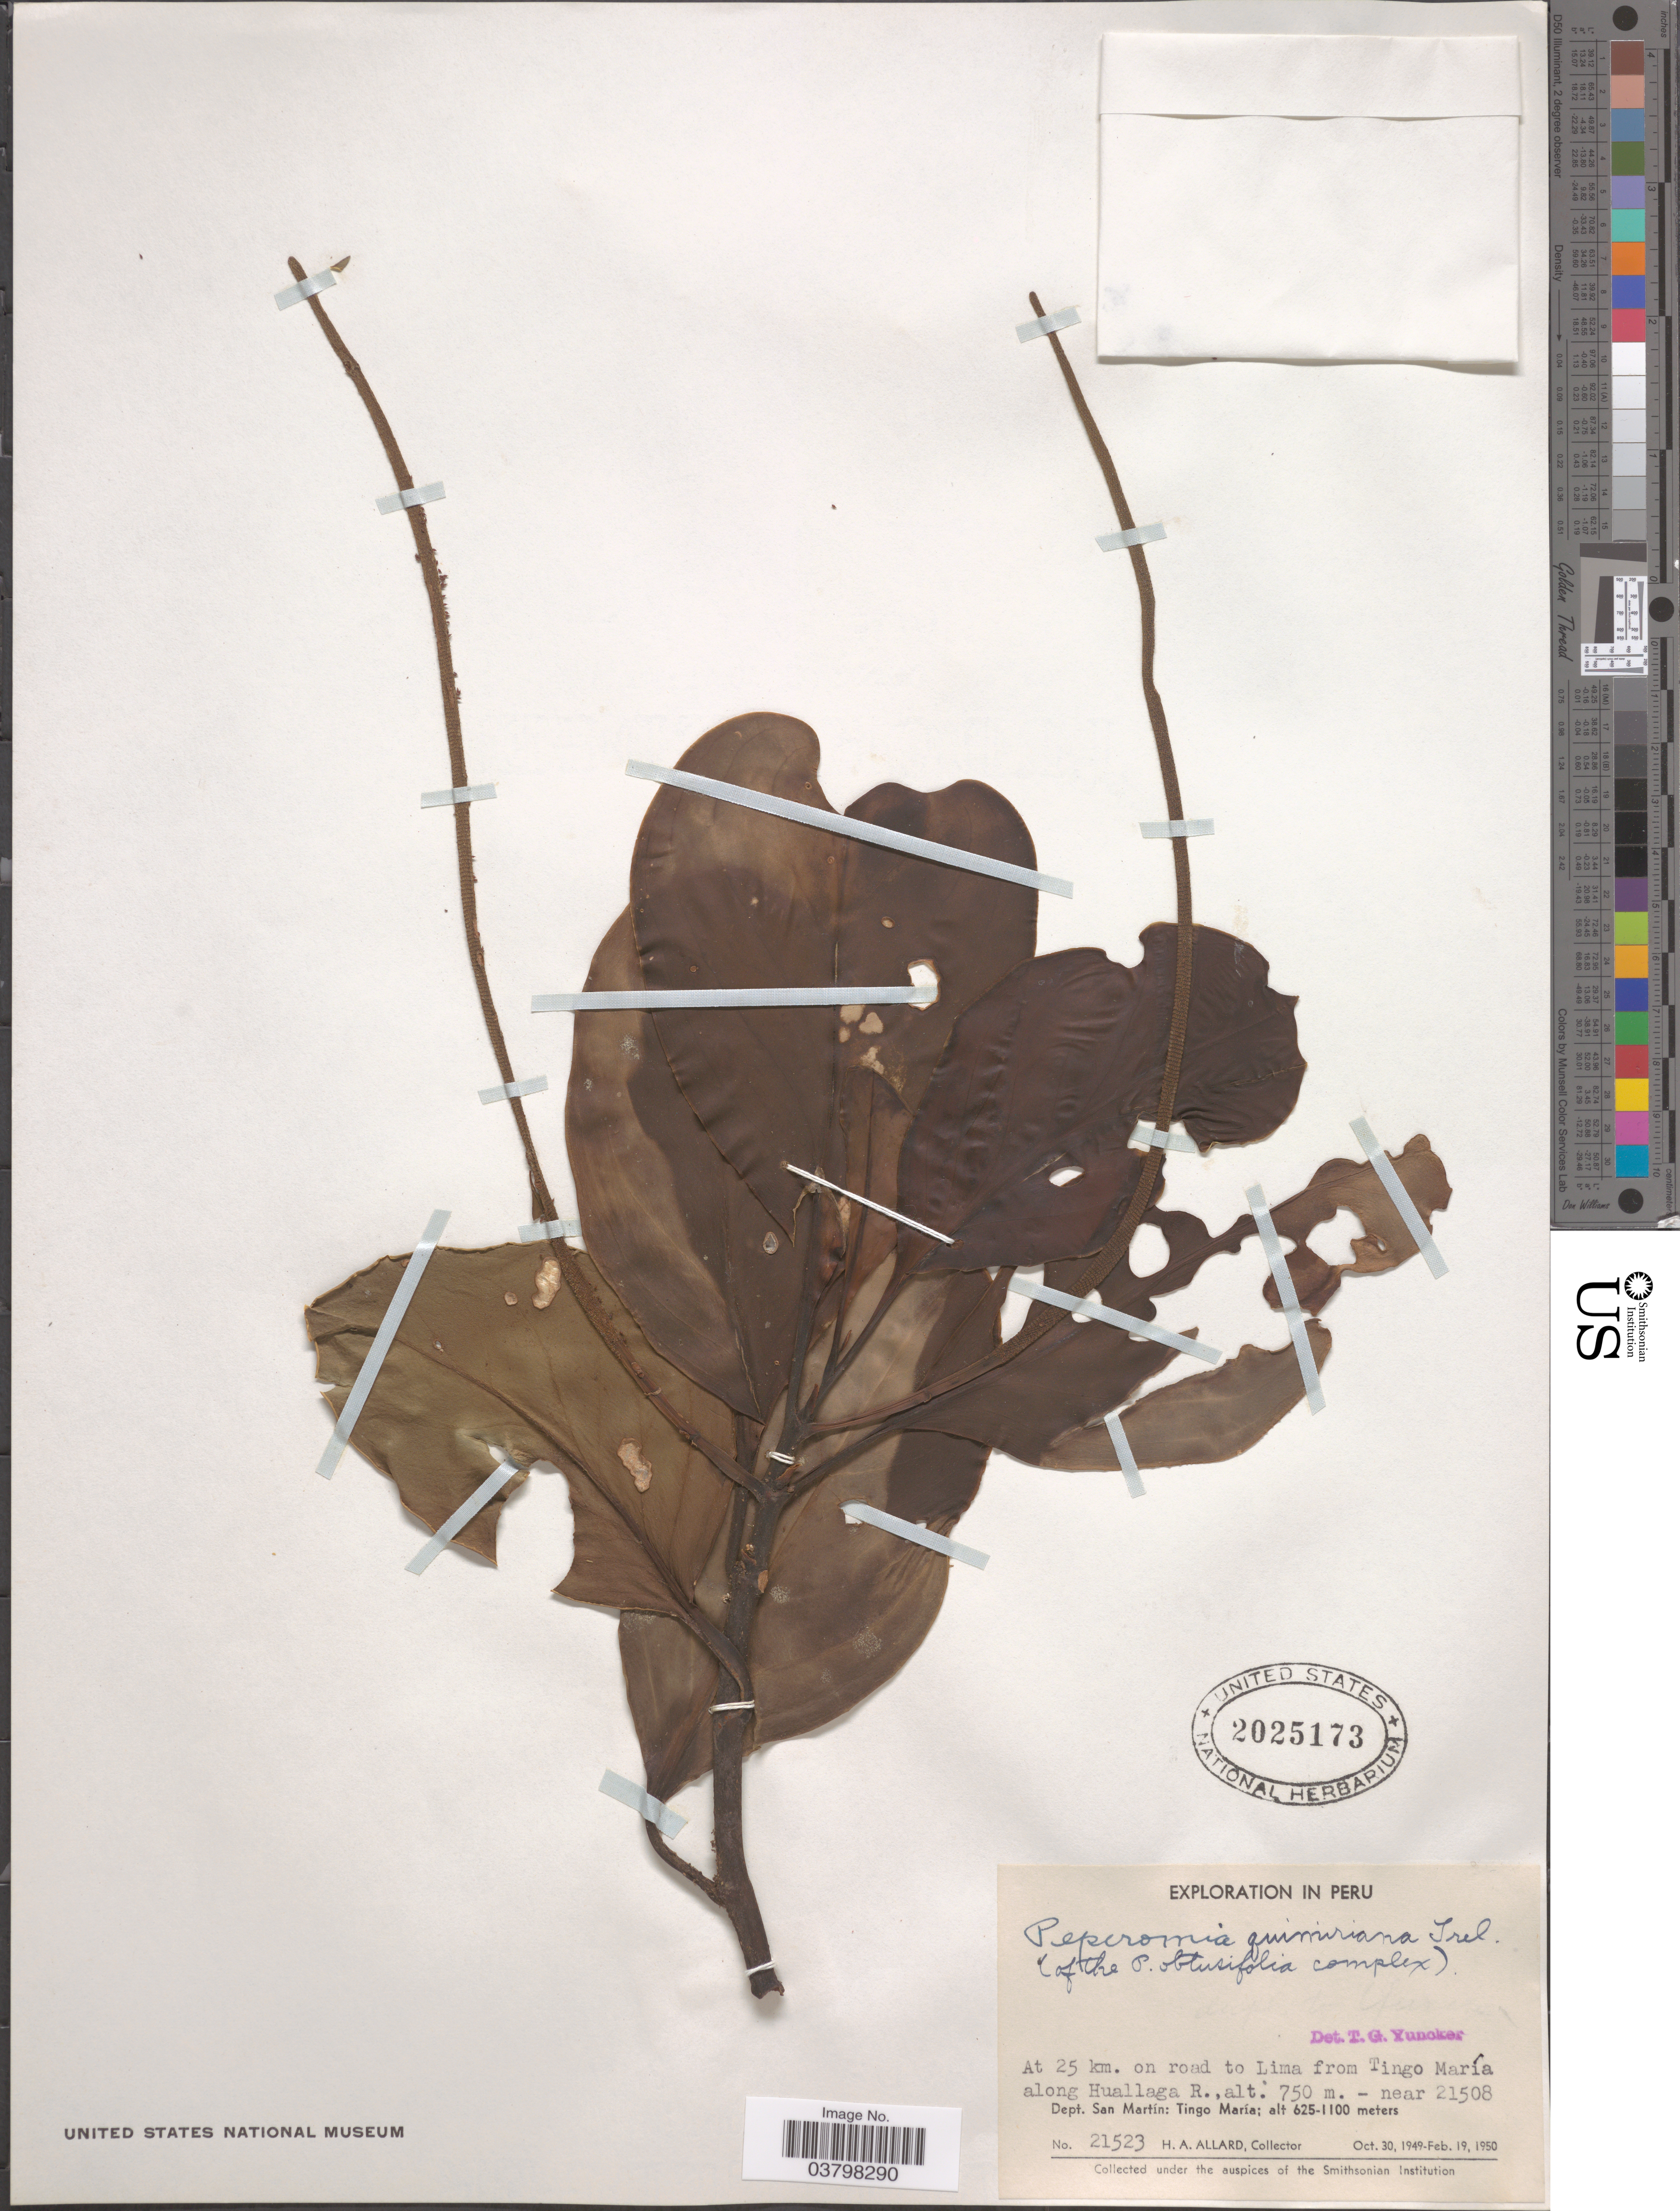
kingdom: Plantae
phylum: Tracheophyta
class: Magnoliopsida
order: Piperales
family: Piperaceae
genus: Peperomia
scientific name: Peperomia quimiriana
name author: Trel. in J.F. Macbr.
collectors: H. A. Allard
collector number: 21523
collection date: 1949-10-30/1950-02-19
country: Peru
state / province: San Martín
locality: At 25 km. on road to Lima from Tingo María along Huallaga R. Dept. San Martín: Tingo María.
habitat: on road along river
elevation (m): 750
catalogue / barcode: US 2025173